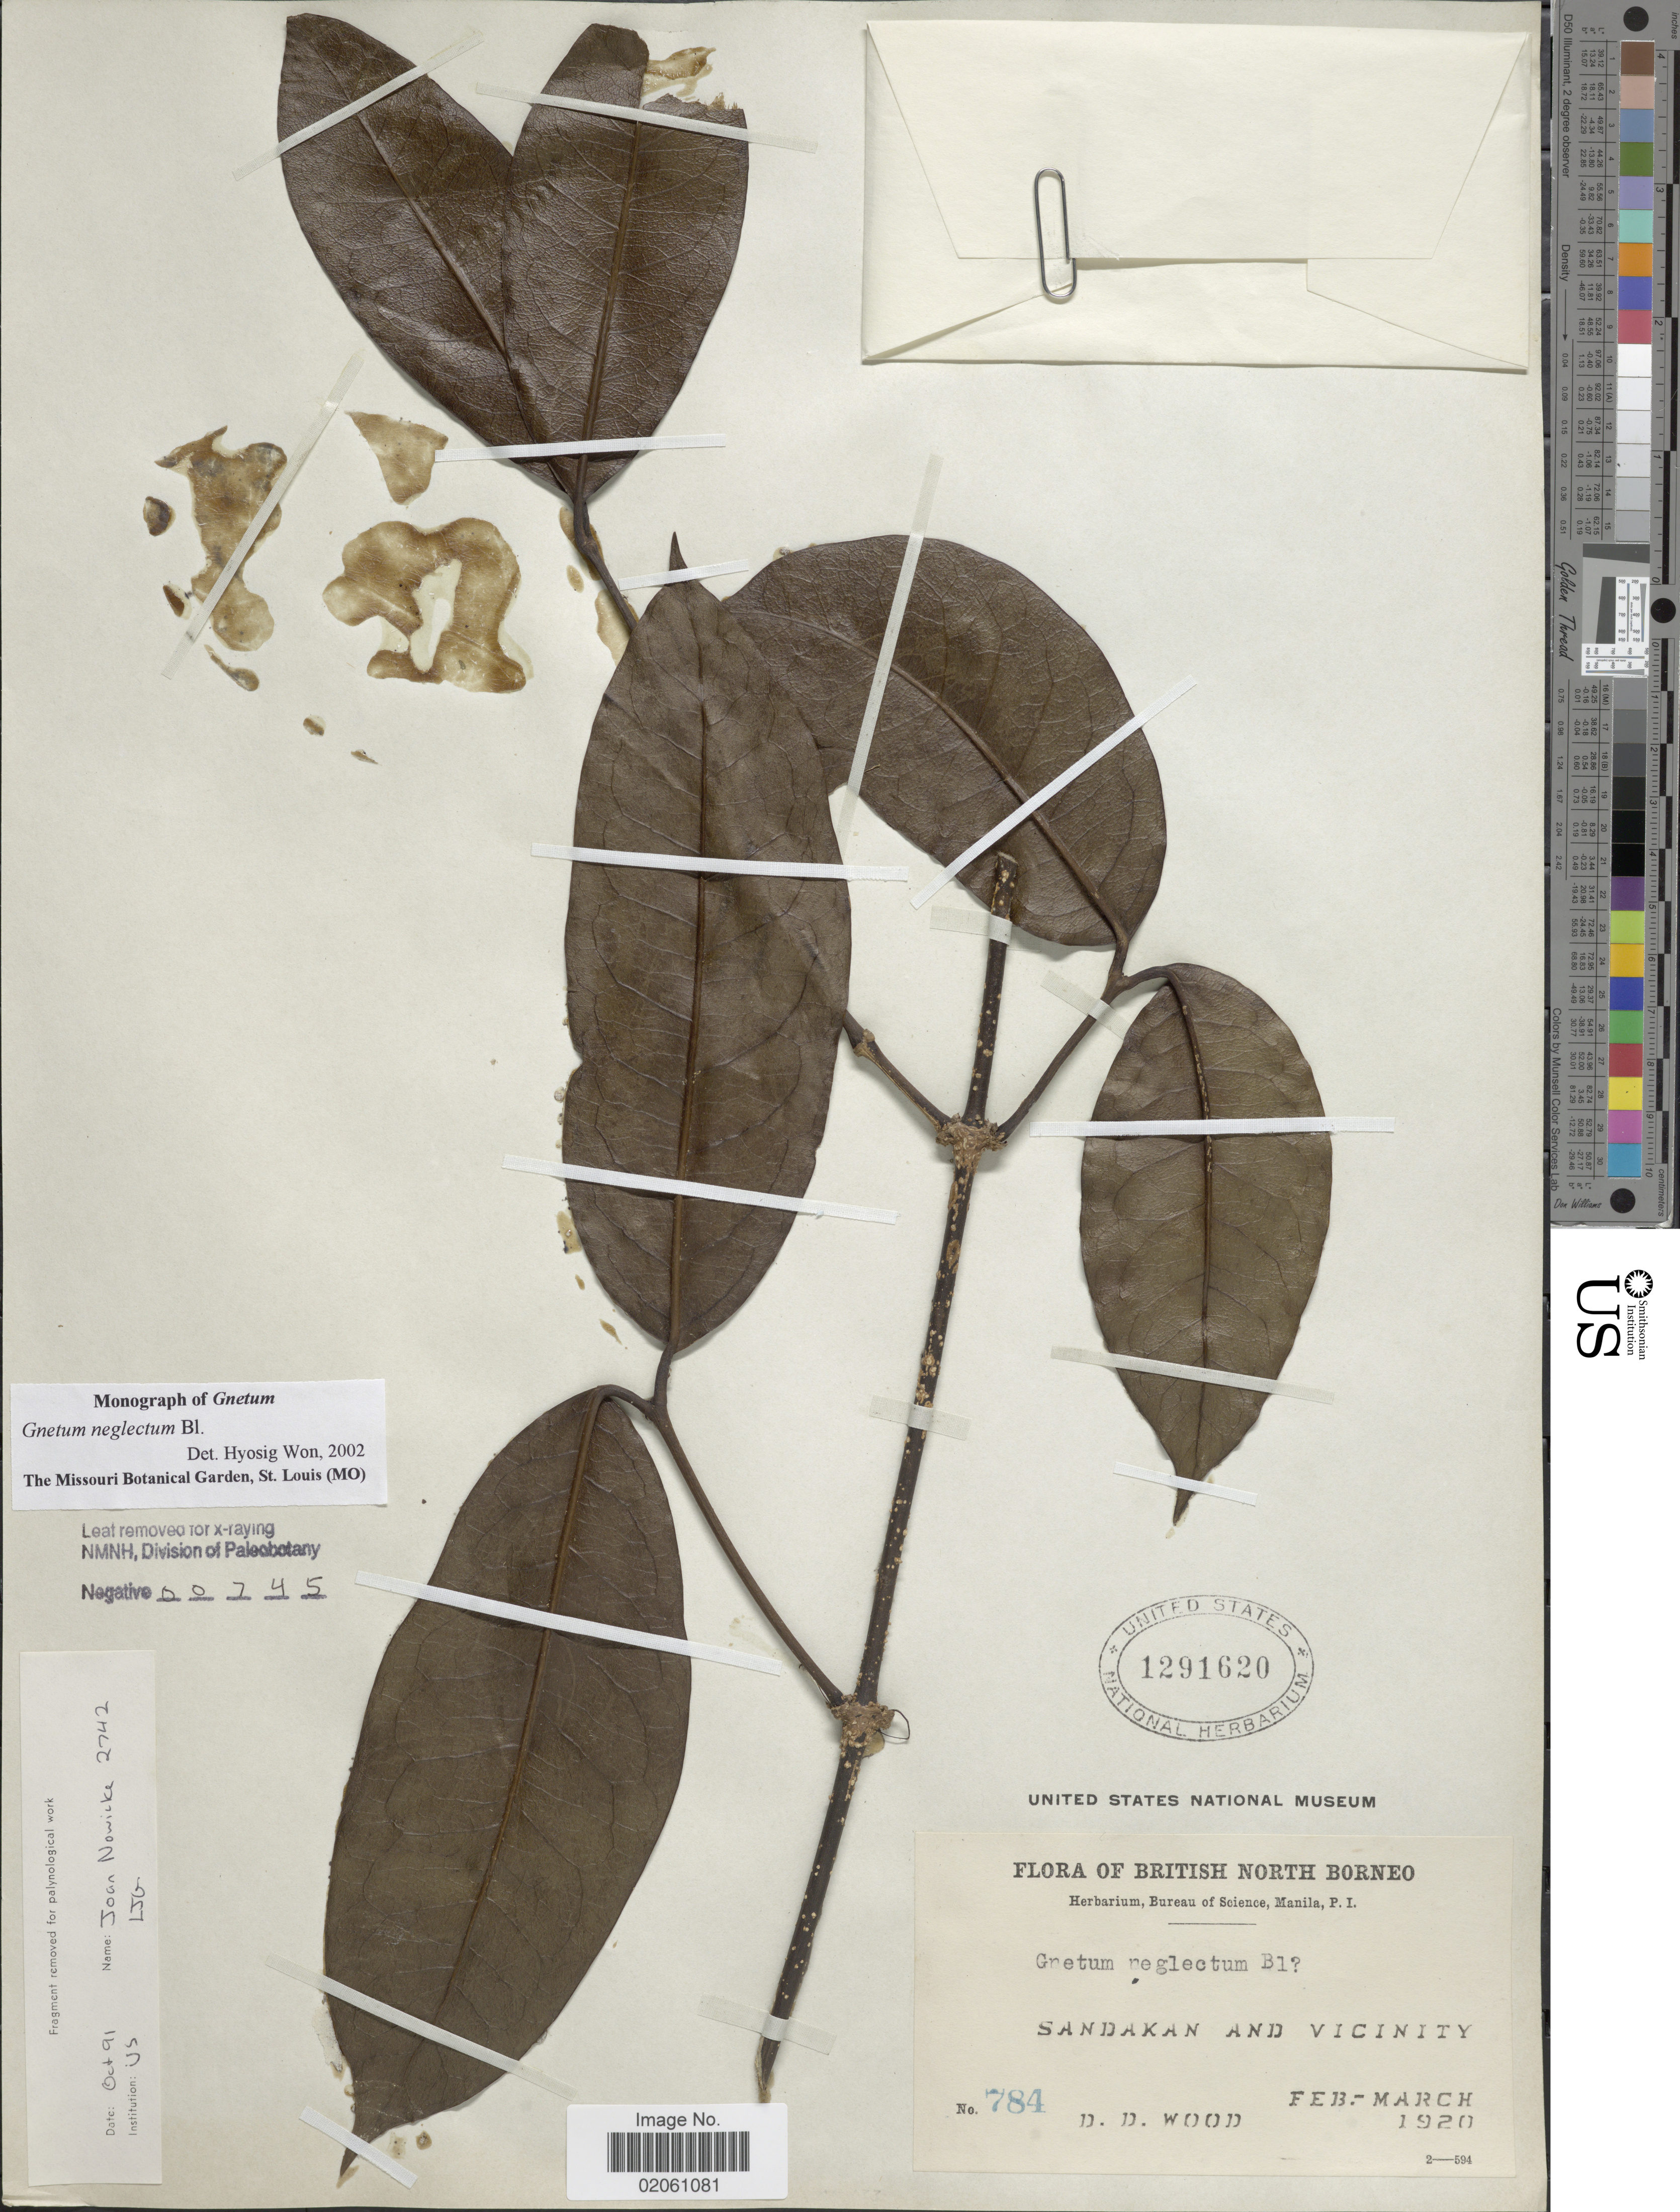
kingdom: Plantae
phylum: Tracheophyta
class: Gnetopsida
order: Gnetales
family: Gnetaceae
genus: Gnetum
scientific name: Gnetum neglectum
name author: Blume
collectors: D. Wood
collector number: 784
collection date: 1920-02/1920-03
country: Malaysia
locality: British North Borneo, Sandakan and Viicnity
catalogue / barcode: US 1291620